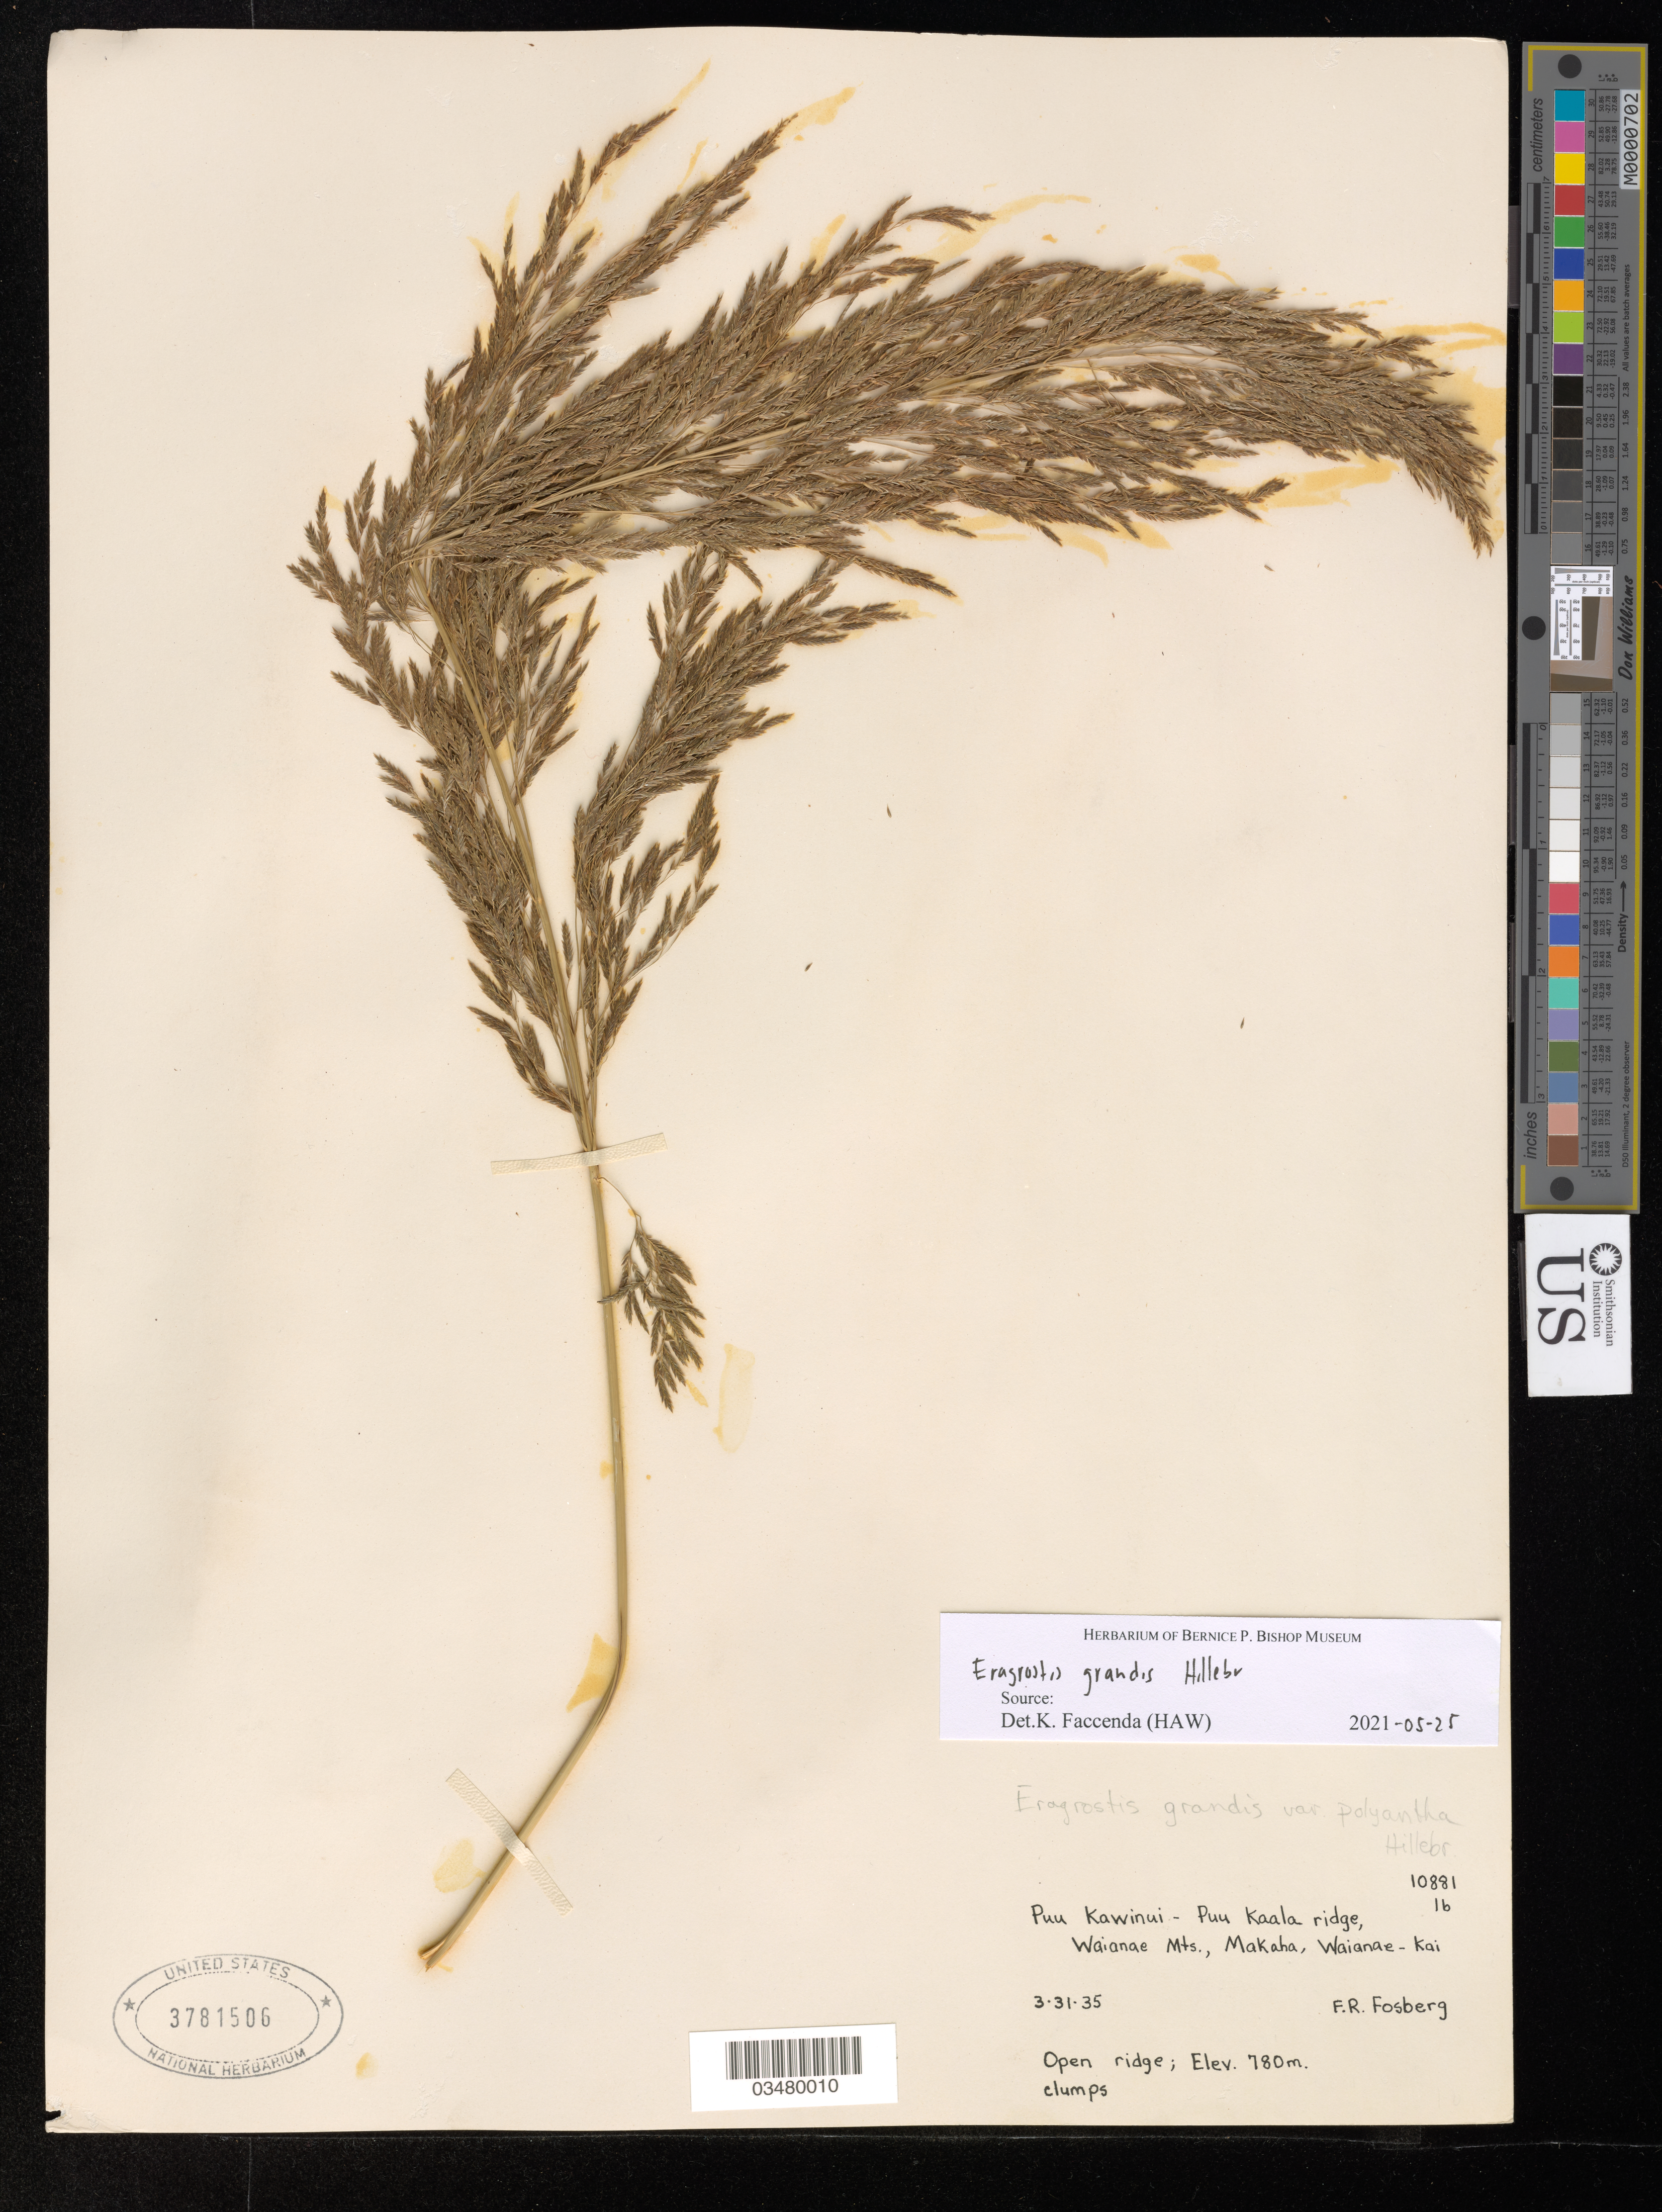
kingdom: Plantae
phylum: Tracheophyta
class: Liliopsida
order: Poales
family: Poaceae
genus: Eragrostis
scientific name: Eragrostis grandis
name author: Hillebr.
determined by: Faccenda, K.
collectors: F. R. Fosberg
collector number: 10881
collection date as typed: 31 Mar 1935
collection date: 1935-03-31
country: United States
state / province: Hawaii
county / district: Honolulu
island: Oahu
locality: Puu Kawiwi-Puu Kaala ridge, Waianae Mountains, Makaha-Waianae Kai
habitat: Open ridge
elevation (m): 780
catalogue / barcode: US 3781506